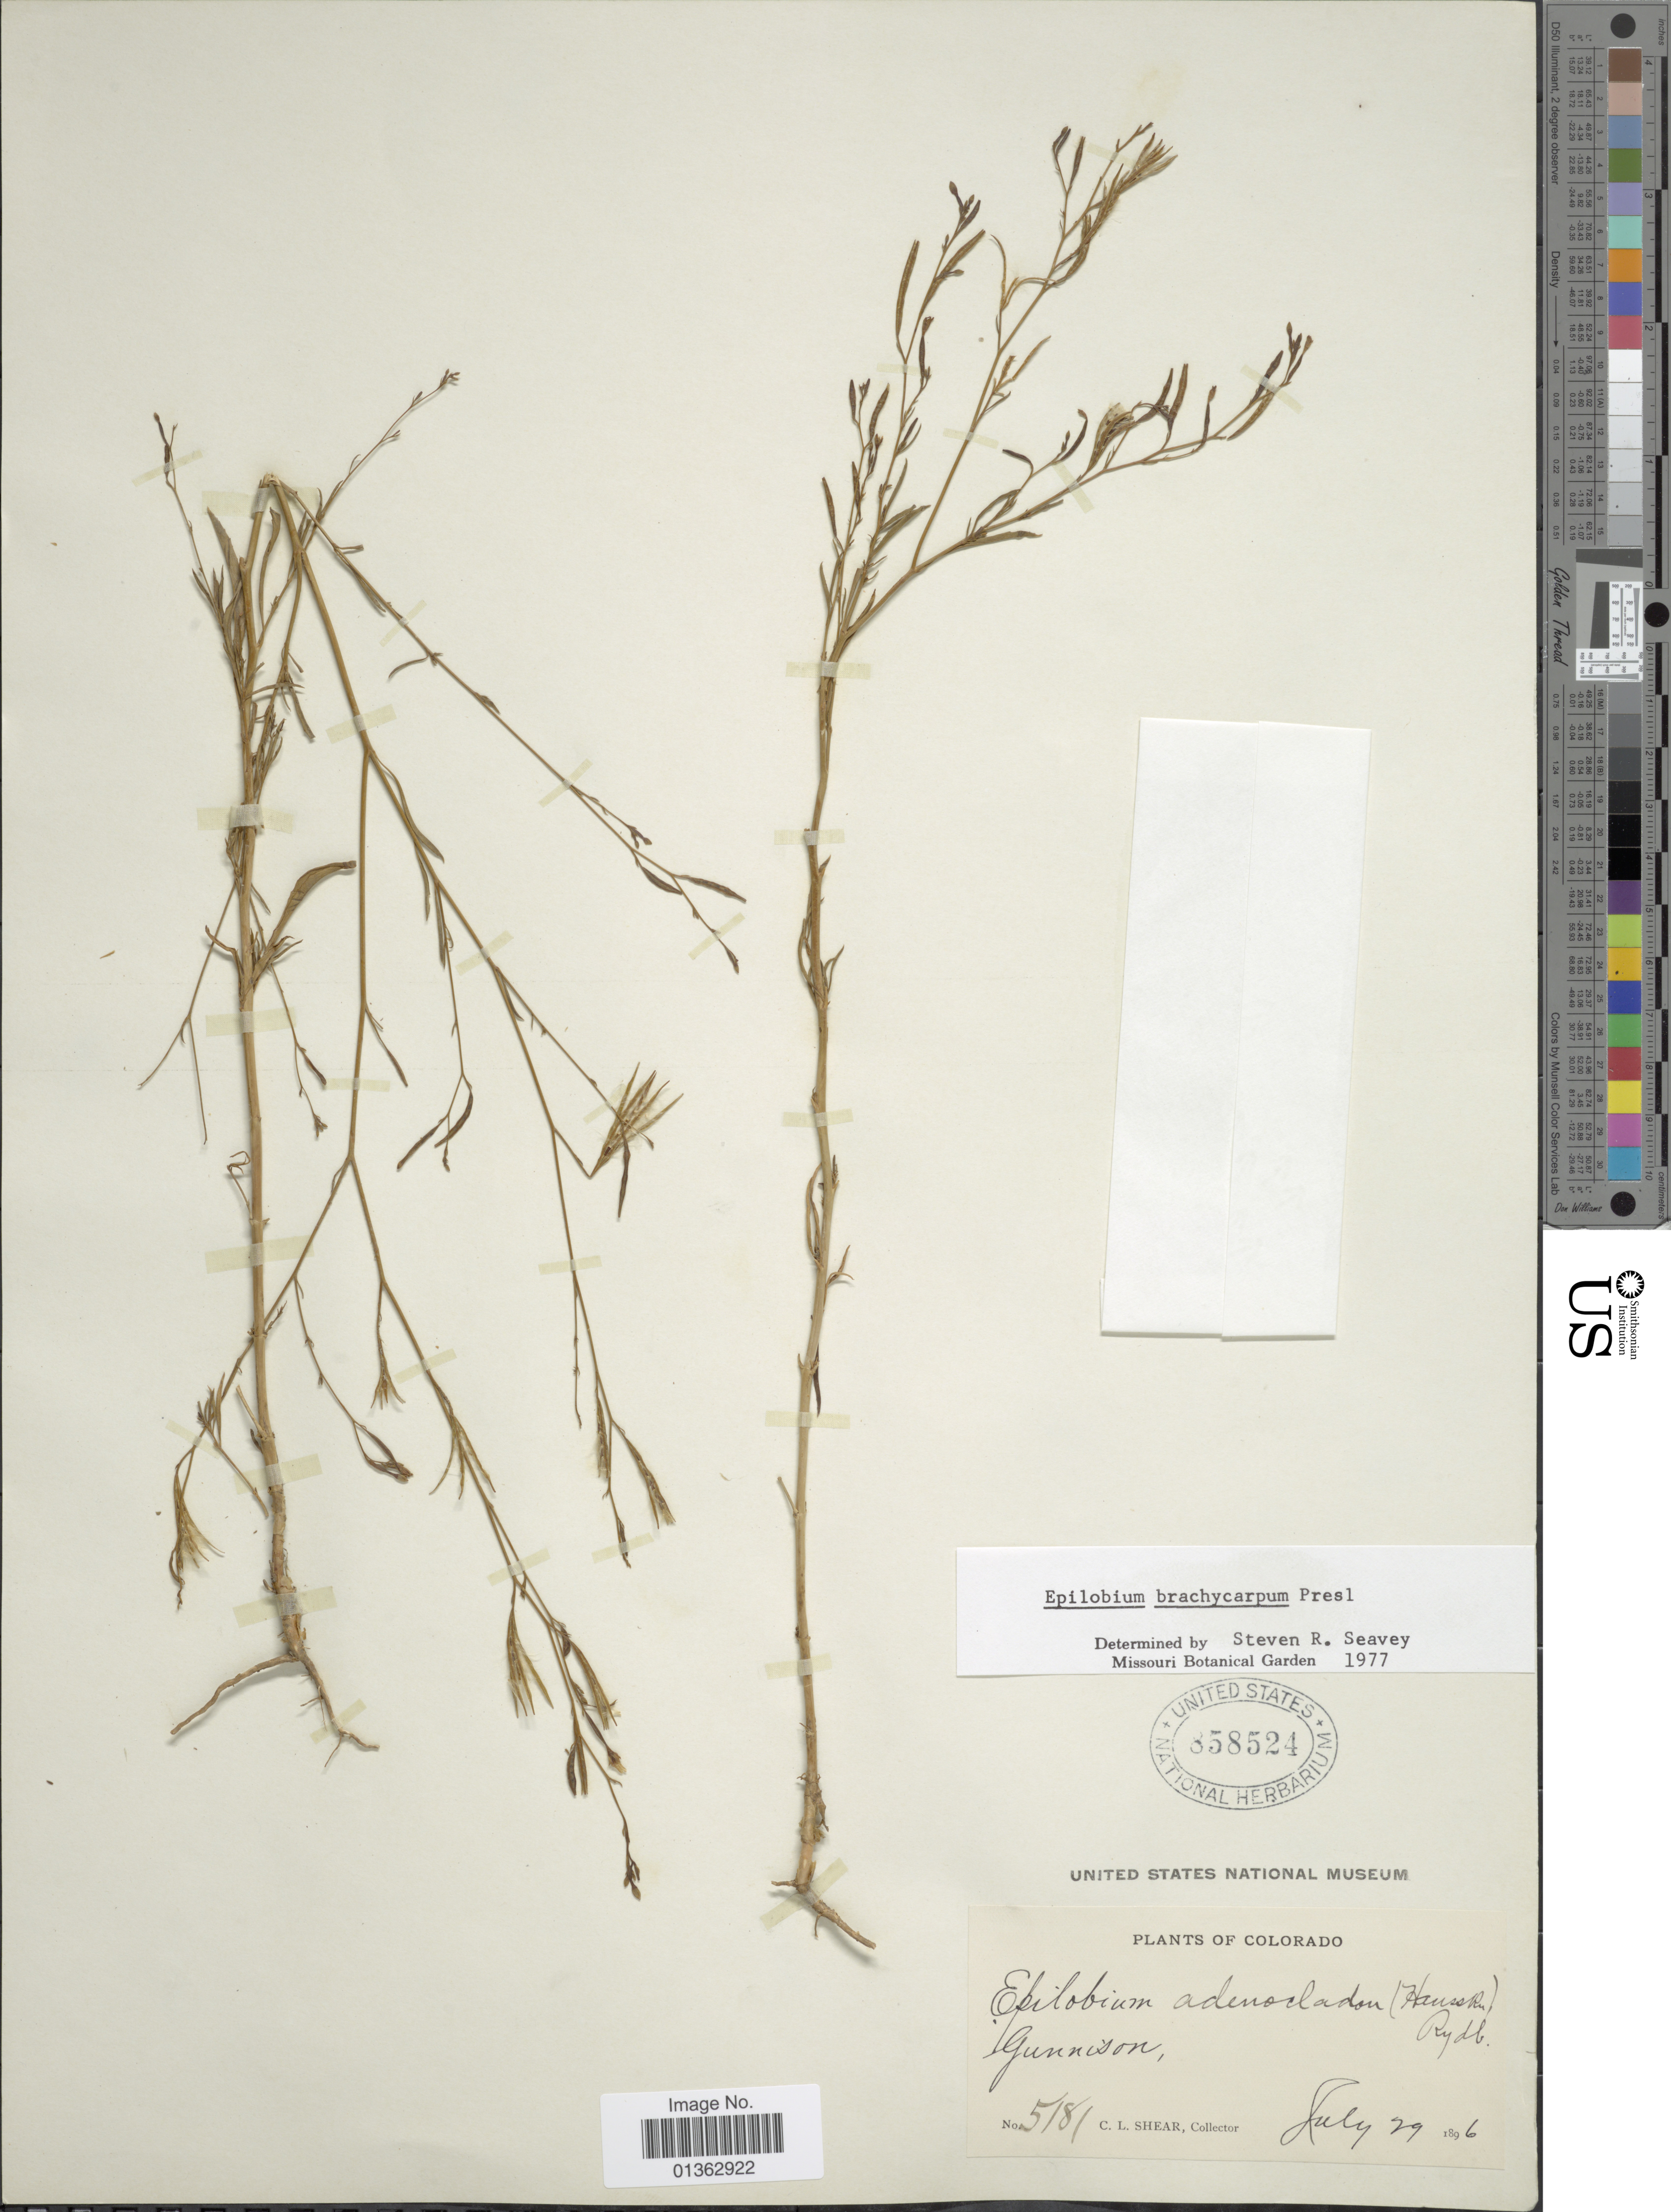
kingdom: Plantae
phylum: Tracheophyta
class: Magnoliopsida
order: Myrtales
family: Onagraceae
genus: Epilobium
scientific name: Epilobium brachycarpum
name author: C. Presl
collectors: C. L. Shear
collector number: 5181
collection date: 1896-07-29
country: United States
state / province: Colorado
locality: Gunnison.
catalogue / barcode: US 858524